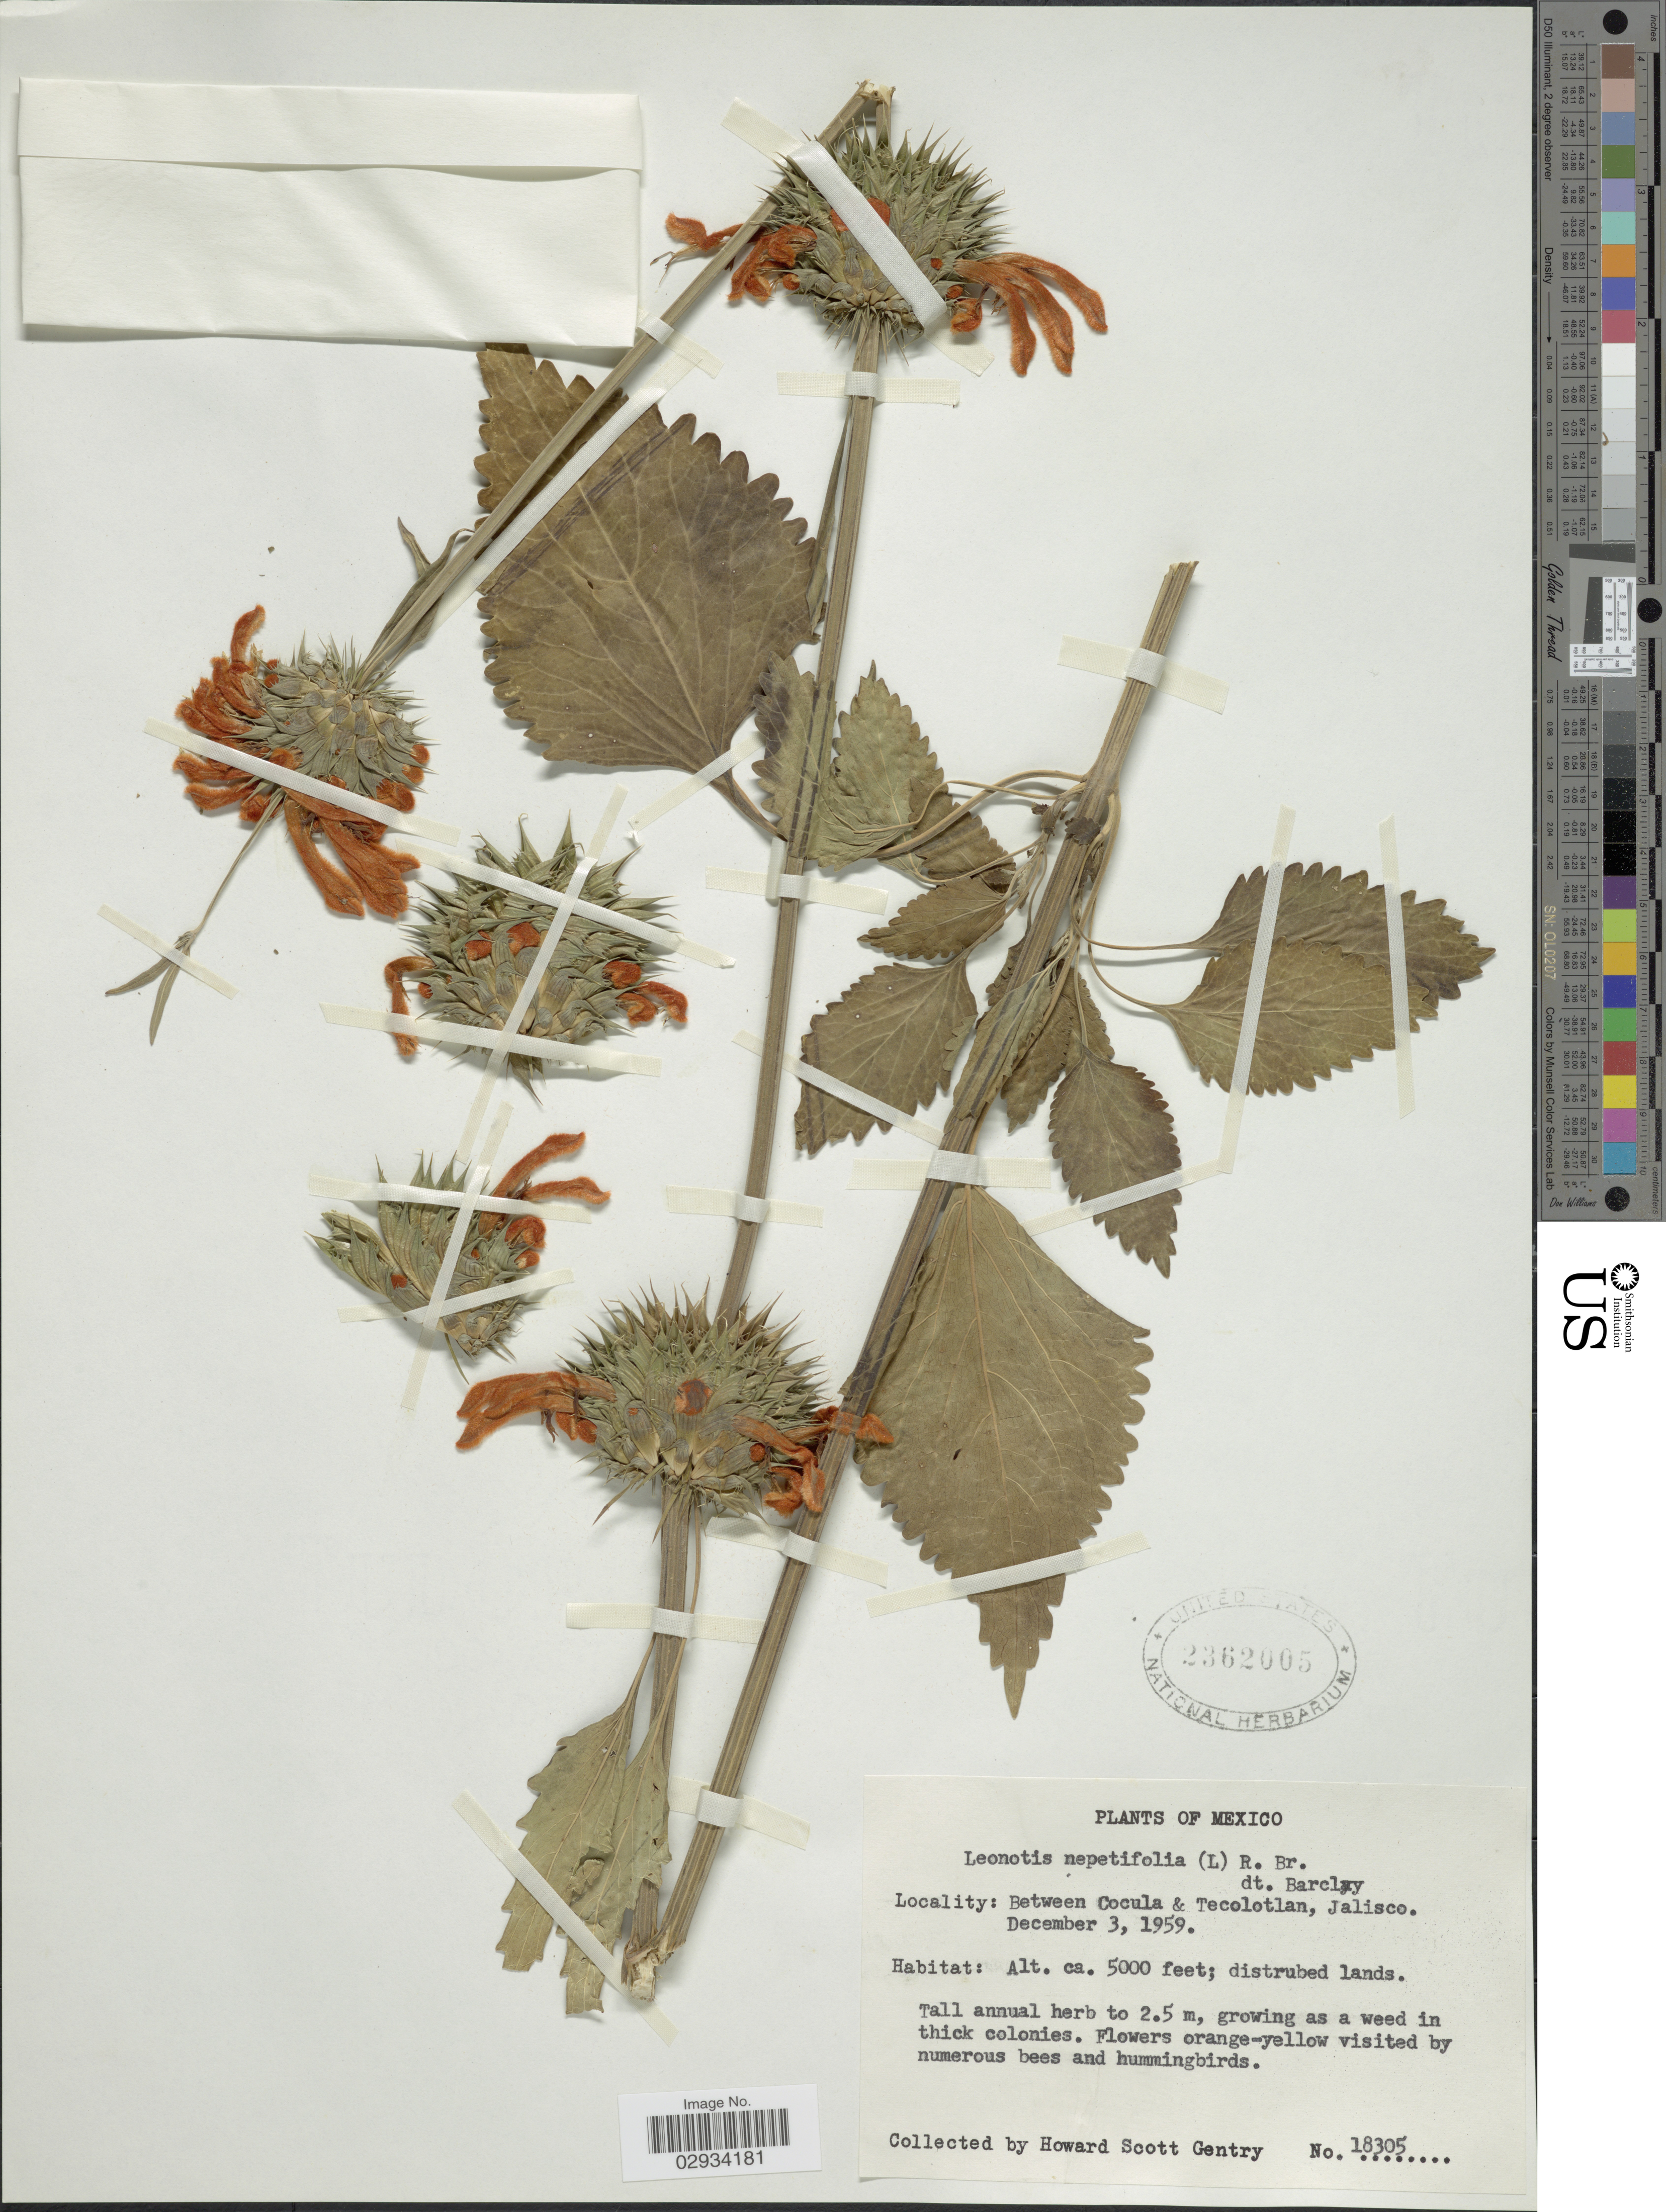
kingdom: Plantae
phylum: Tracheophyta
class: Magnoliopsida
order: Lamiales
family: Lamiaceae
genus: Leonotis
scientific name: Leonotis nepetifolia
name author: (L.) R. Br.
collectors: H. S. Gentry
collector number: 18305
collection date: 1959-12-03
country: Mexico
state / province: Jalisco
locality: Between Cocula & Tecolotlan.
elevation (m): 1524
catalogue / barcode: US 2362005